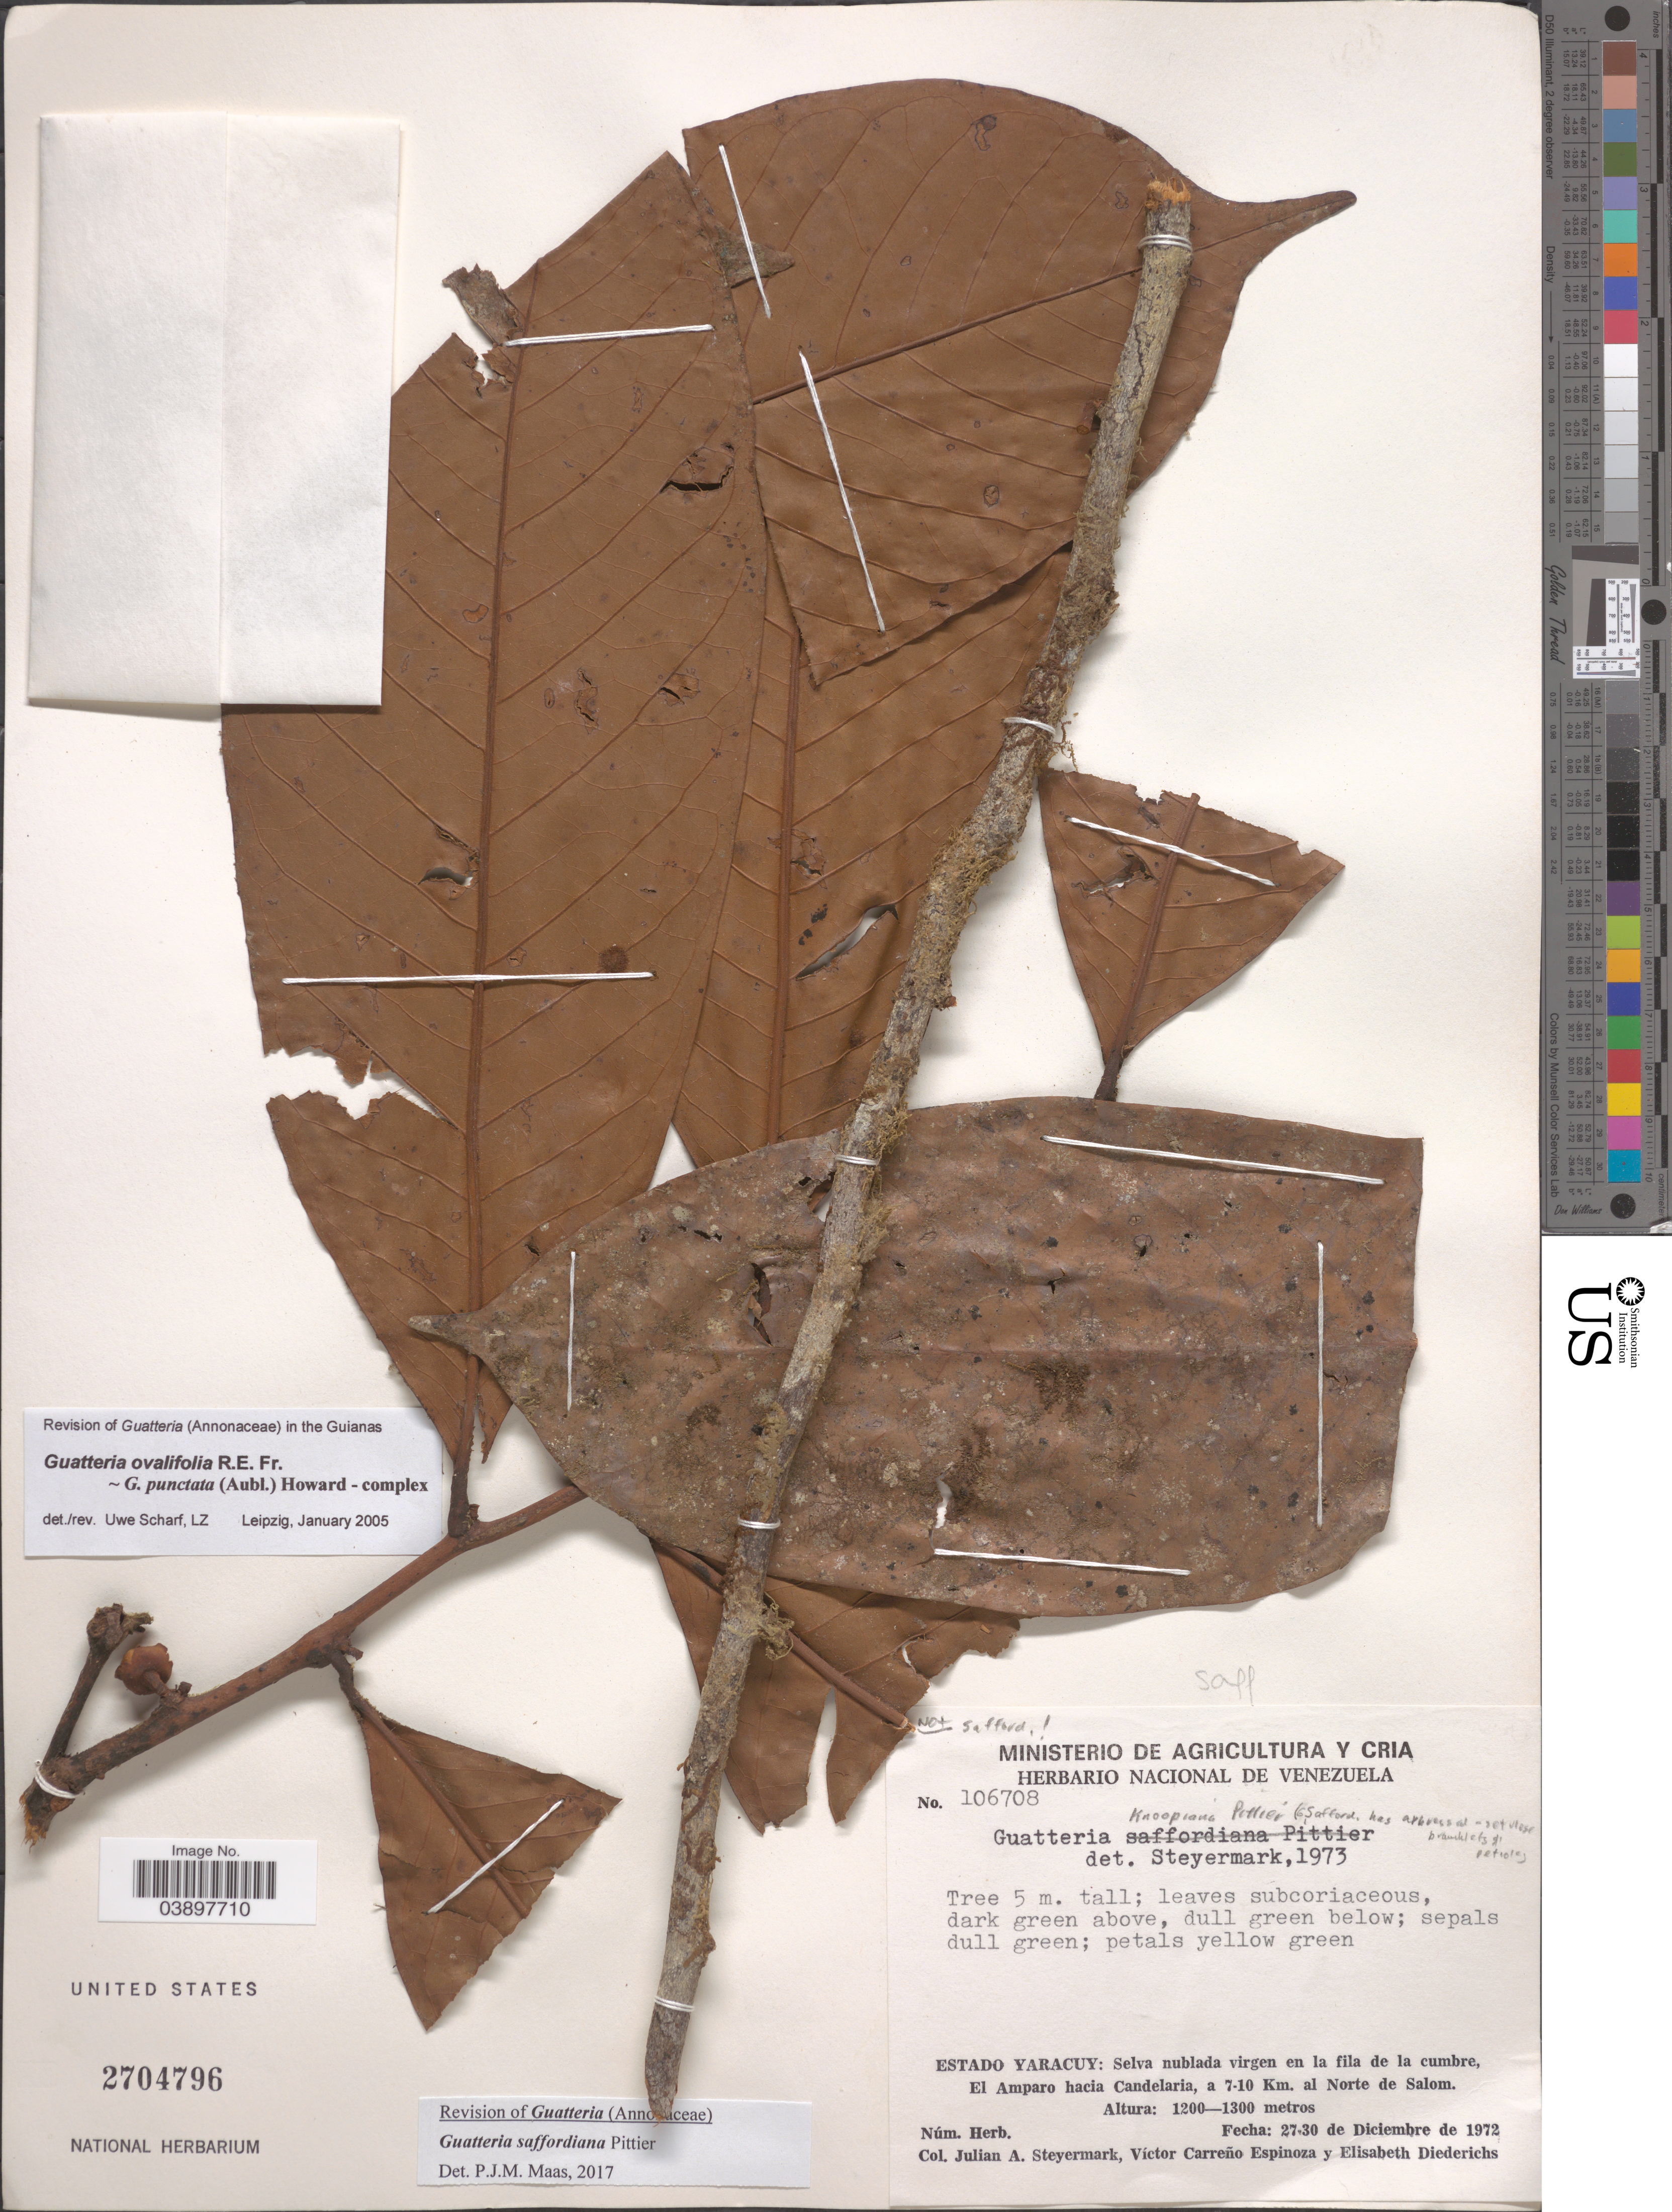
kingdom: Plantae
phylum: Tracheophyta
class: Magnoliopsida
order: Magnoliales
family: Annonaceae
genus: Guatteria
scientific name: Guatteria saffordiana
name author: Pittier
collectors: J. Steyermark, V. Carreño E. & E. Diederichs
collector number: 106708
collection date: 1972-12-27/1972-12-30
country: Venezuela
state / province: Yaracuy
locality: Selva nublada virgen en la fila de la cumbre, El Amparo hacia Candelaria, a 7-10 Km. al Norte de Salom.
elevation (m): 1200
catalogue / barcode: US 2704796